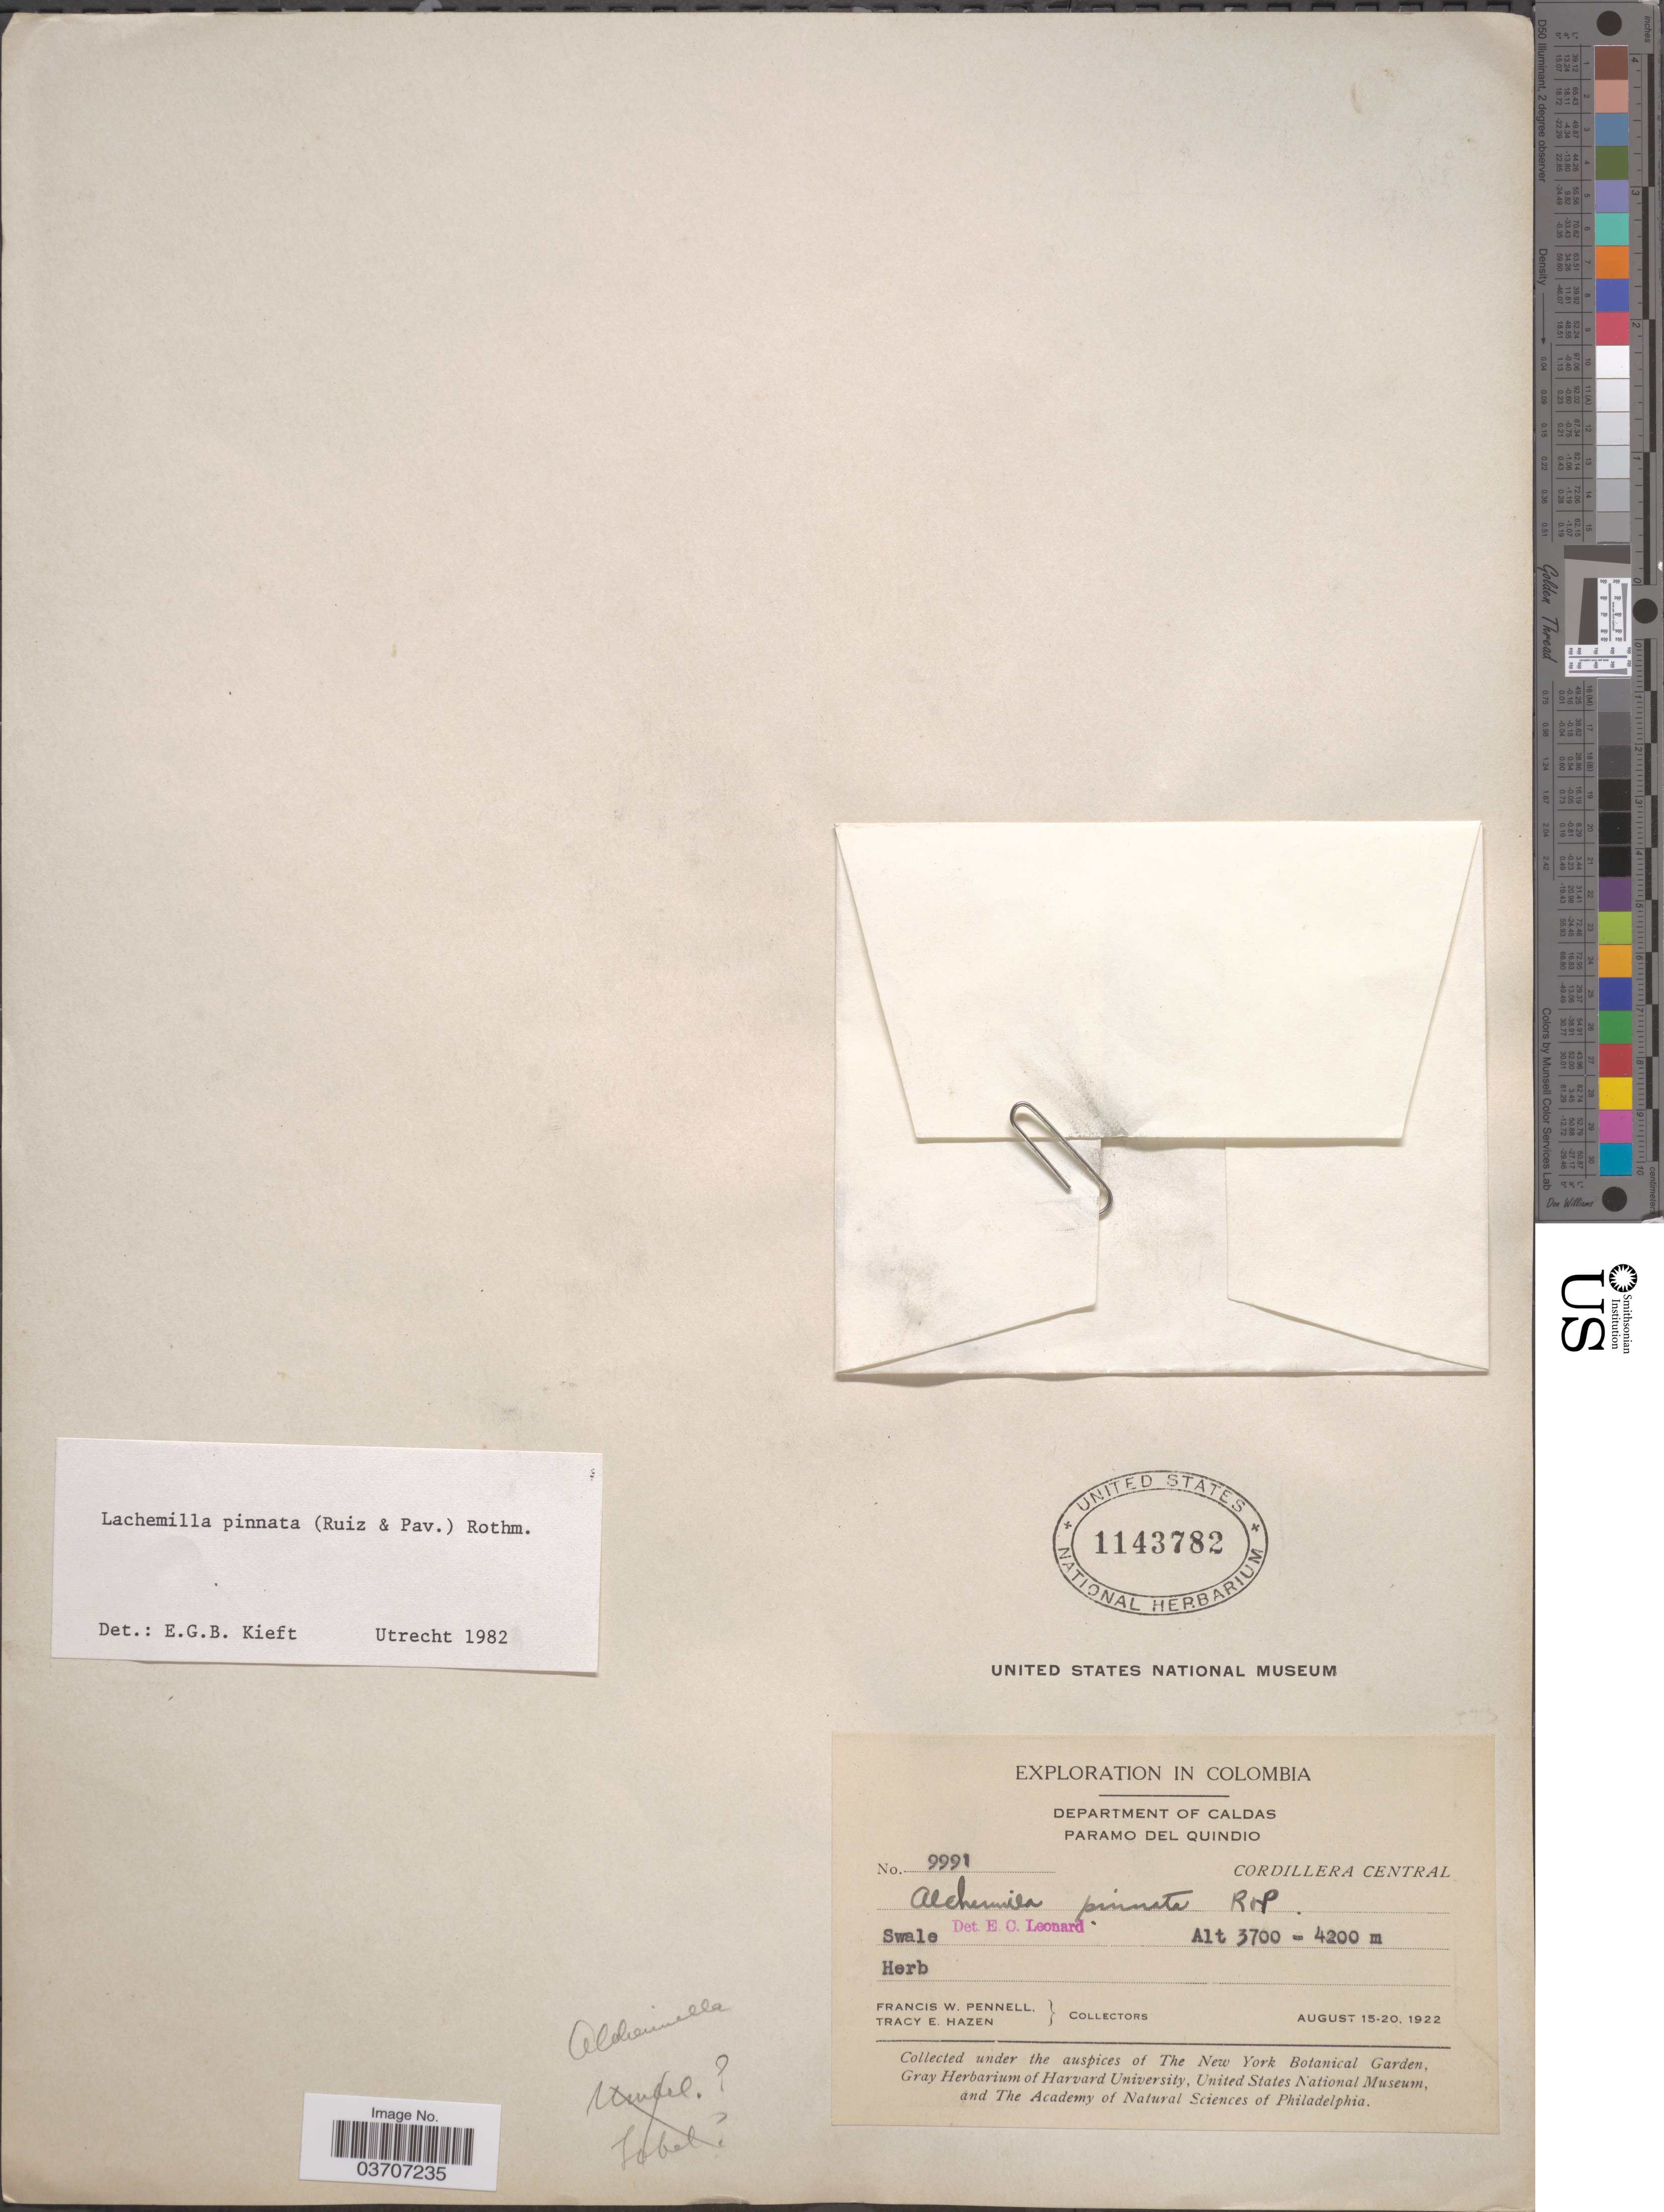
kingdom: Plantae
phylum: Tracheophyta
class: Magnoliopsida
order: Rosales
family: Rosaceae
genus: Lachemilla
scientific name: Lachemilla pinnata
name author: (Ruiz & Pav.) Rothm.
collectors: F. W. Pennell & T. E. Hazen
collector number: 9991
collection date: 1922-08-15/1922-08-20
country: Colombia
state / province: Caldas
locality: Department of Caldas. Paramo del Quindio. Cordillera Central.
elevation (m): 3700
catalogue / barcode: US 1143782